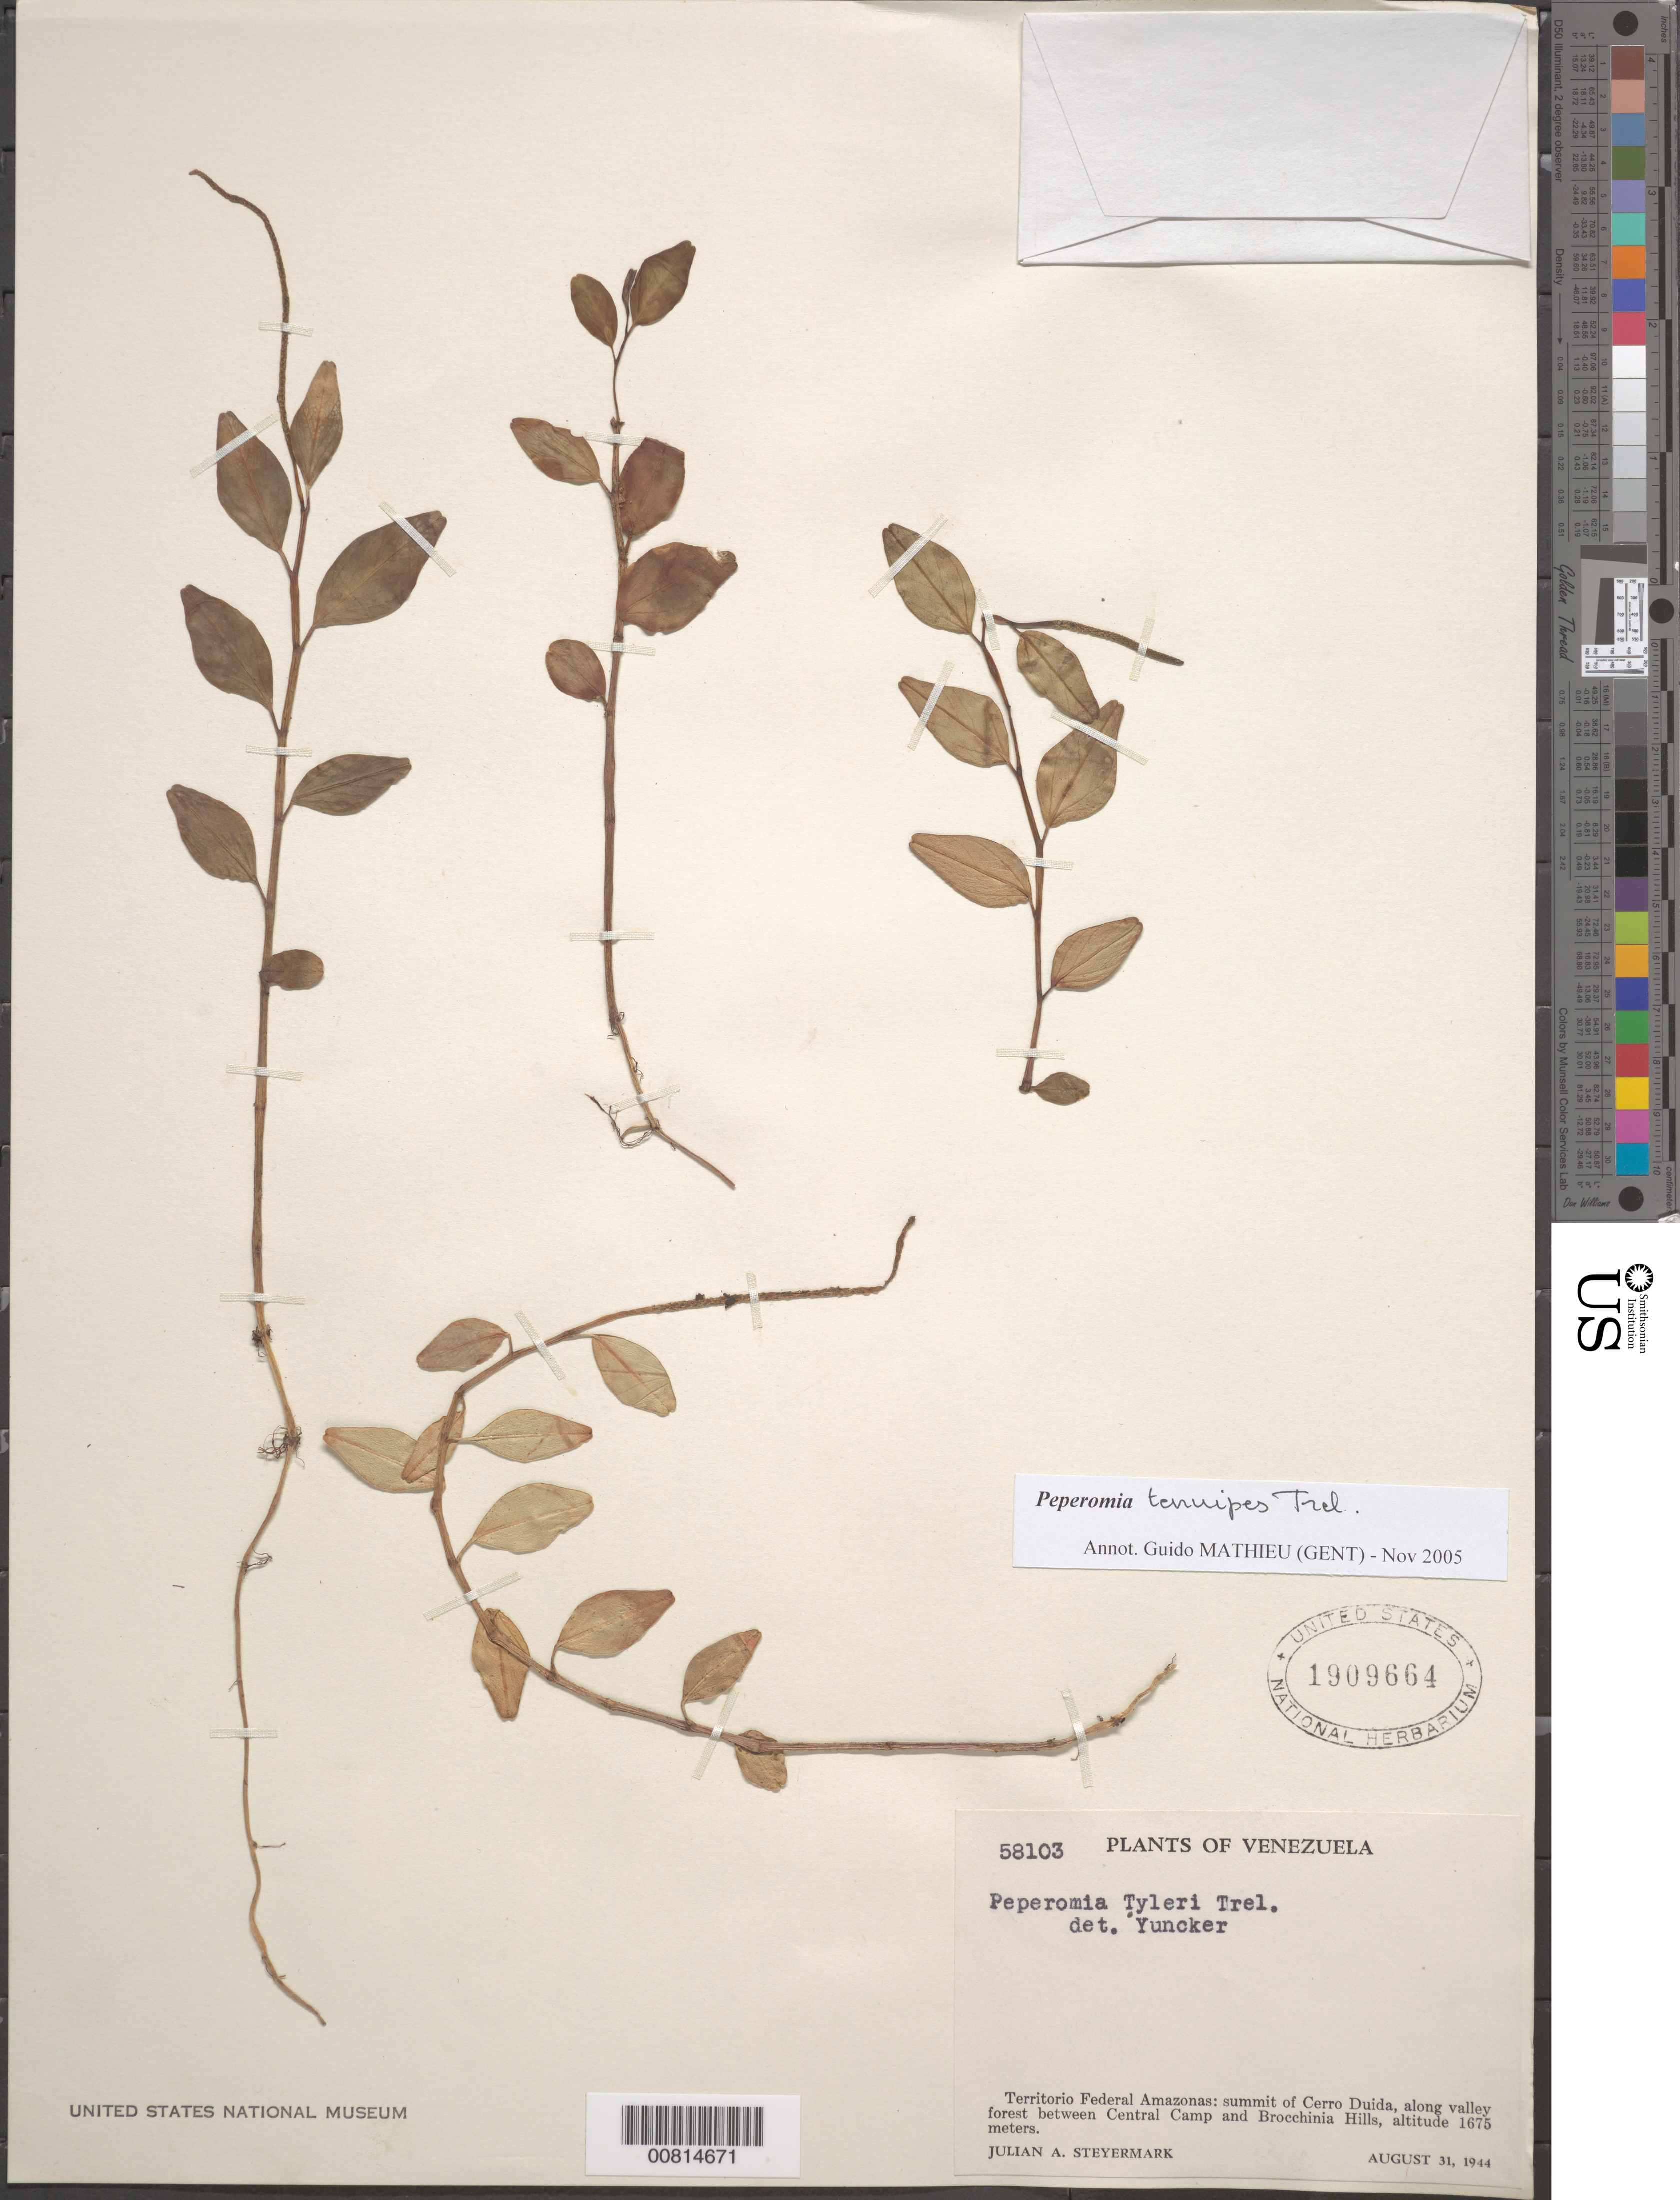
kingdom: Plantae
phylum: Tracheophyta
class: Magnoliopsida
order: Piperales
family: Piperaceae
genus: Peperomia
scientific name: Peperomia tyleri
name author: Trel.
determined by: Yuncker, T. G.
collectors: J. Steyermark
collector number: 58103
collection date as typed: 31-Aug-44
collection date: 1944-08-31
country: Venezuela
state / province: Amazonas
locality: Cerro Duida, summit; between Central Camp and Brocchinia Hills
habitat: Valley forest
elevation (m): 1675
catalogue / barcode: US 1909664